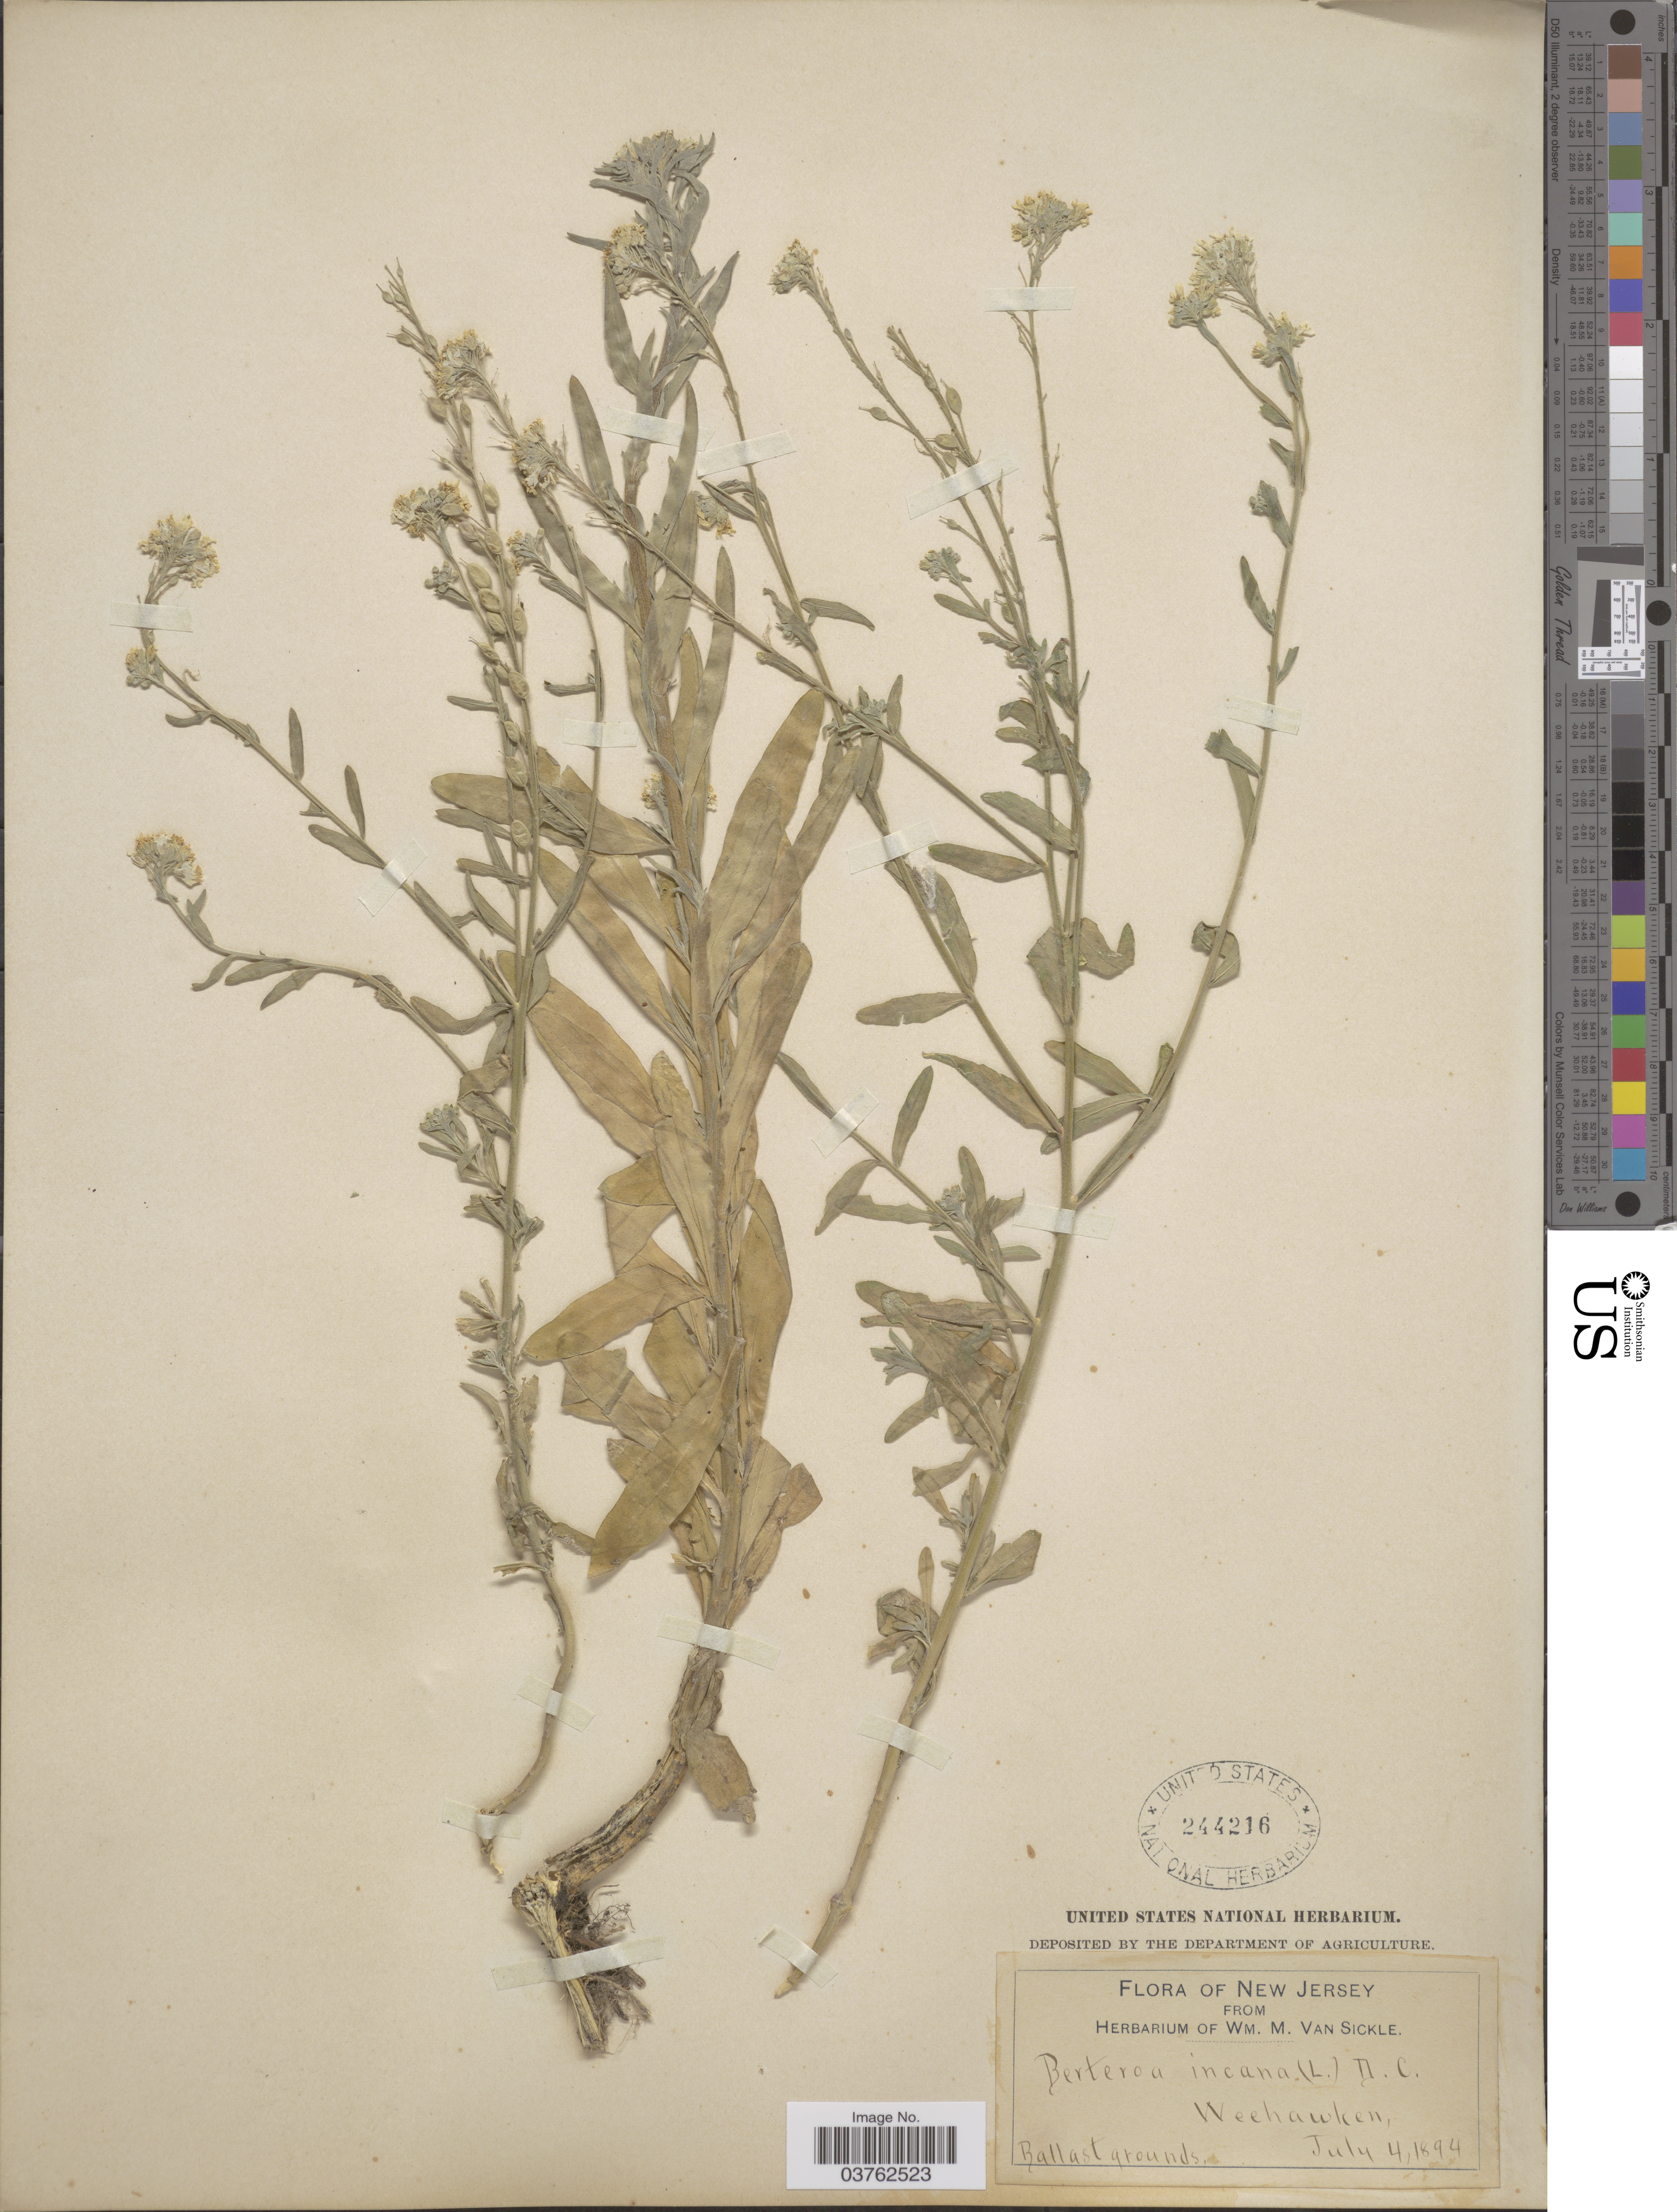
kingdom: Plantae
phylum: Tracheophyta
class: Magnoliopsida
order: Brassicales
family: Brassicaceae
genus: Berteroa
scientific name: Berteroa incana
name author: (L.) DC.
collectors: ex herb. Wm. M. Van Sickle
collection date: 1894-07-04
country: United States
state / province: New Jersey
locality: Weehawken. Ballast grounds.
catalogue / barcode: US 244216